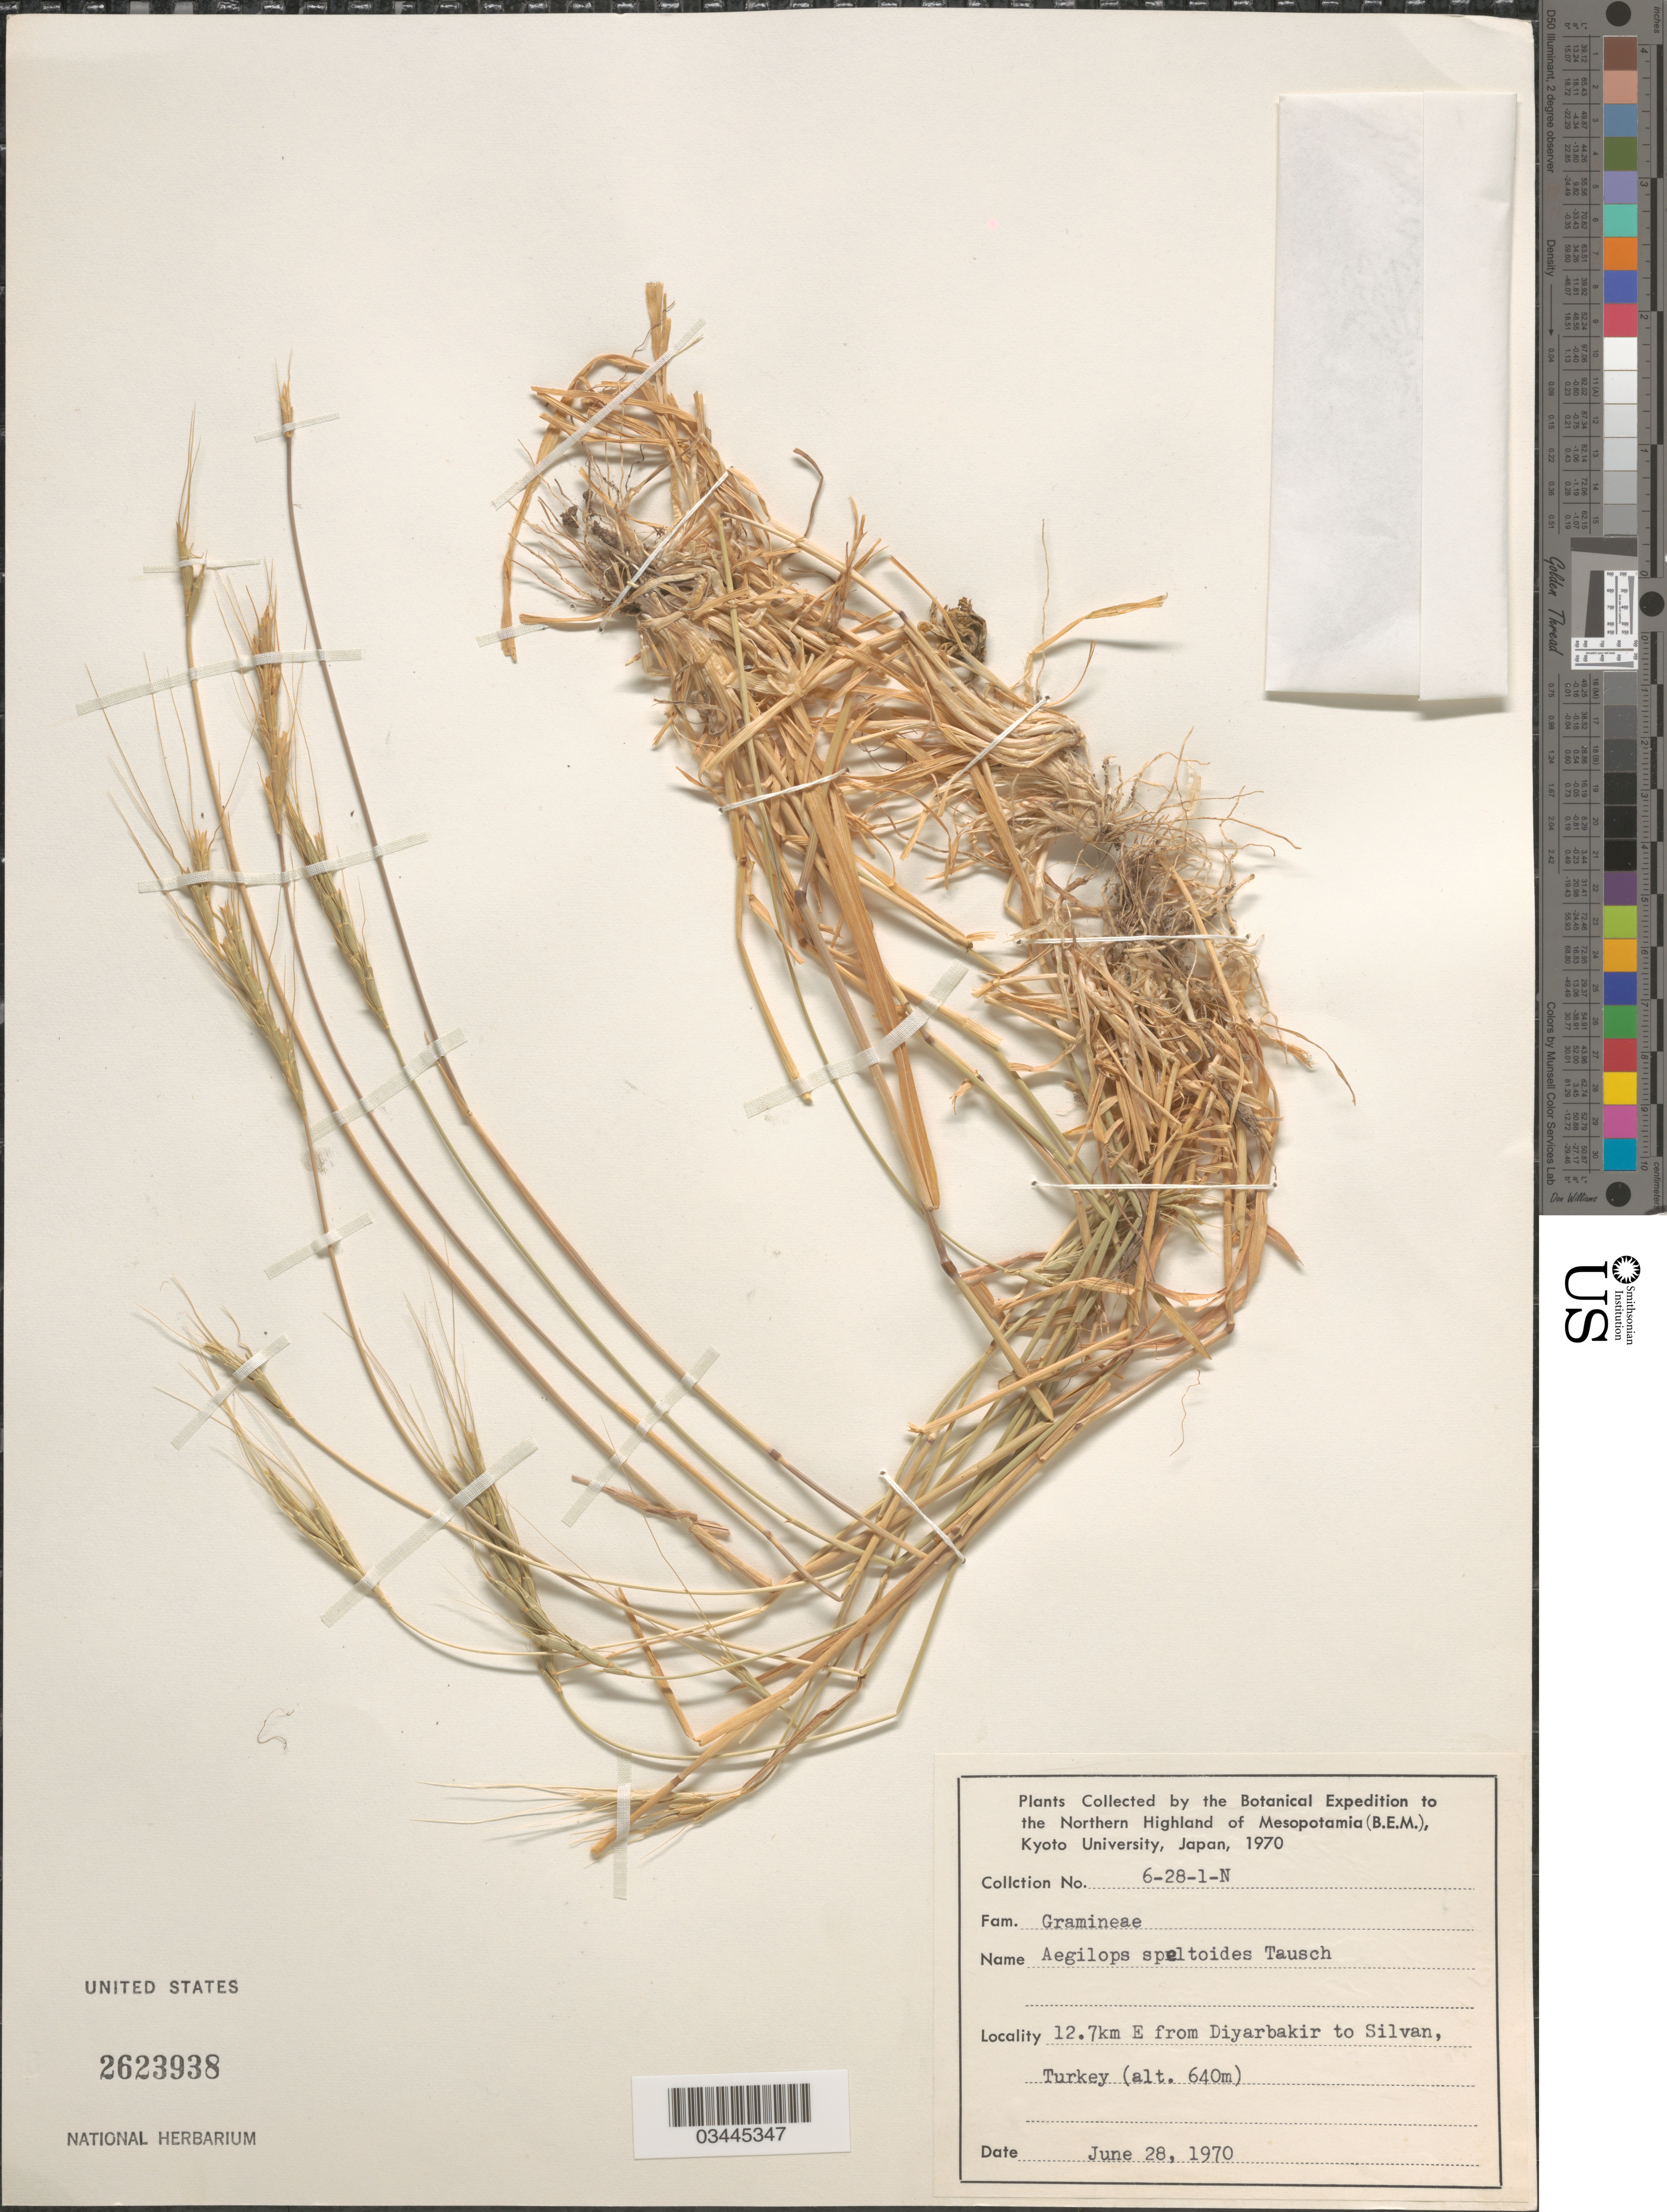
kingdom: Plantae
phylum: Tracheophyta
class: Liliopsida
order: Poales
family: Poaceae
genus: Aegilops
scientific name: Aegilops speltoides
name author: Tausch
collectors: Botanical Expedition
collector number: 6-28-1-N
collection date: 1970-06-28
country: Turkey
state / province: Diyarbakir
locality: To the Northern Highland of Mesopotamia (B.E.M.). 12.7km E from Diyarbakir to Silvan.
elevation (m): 640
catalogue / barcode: US 2623938